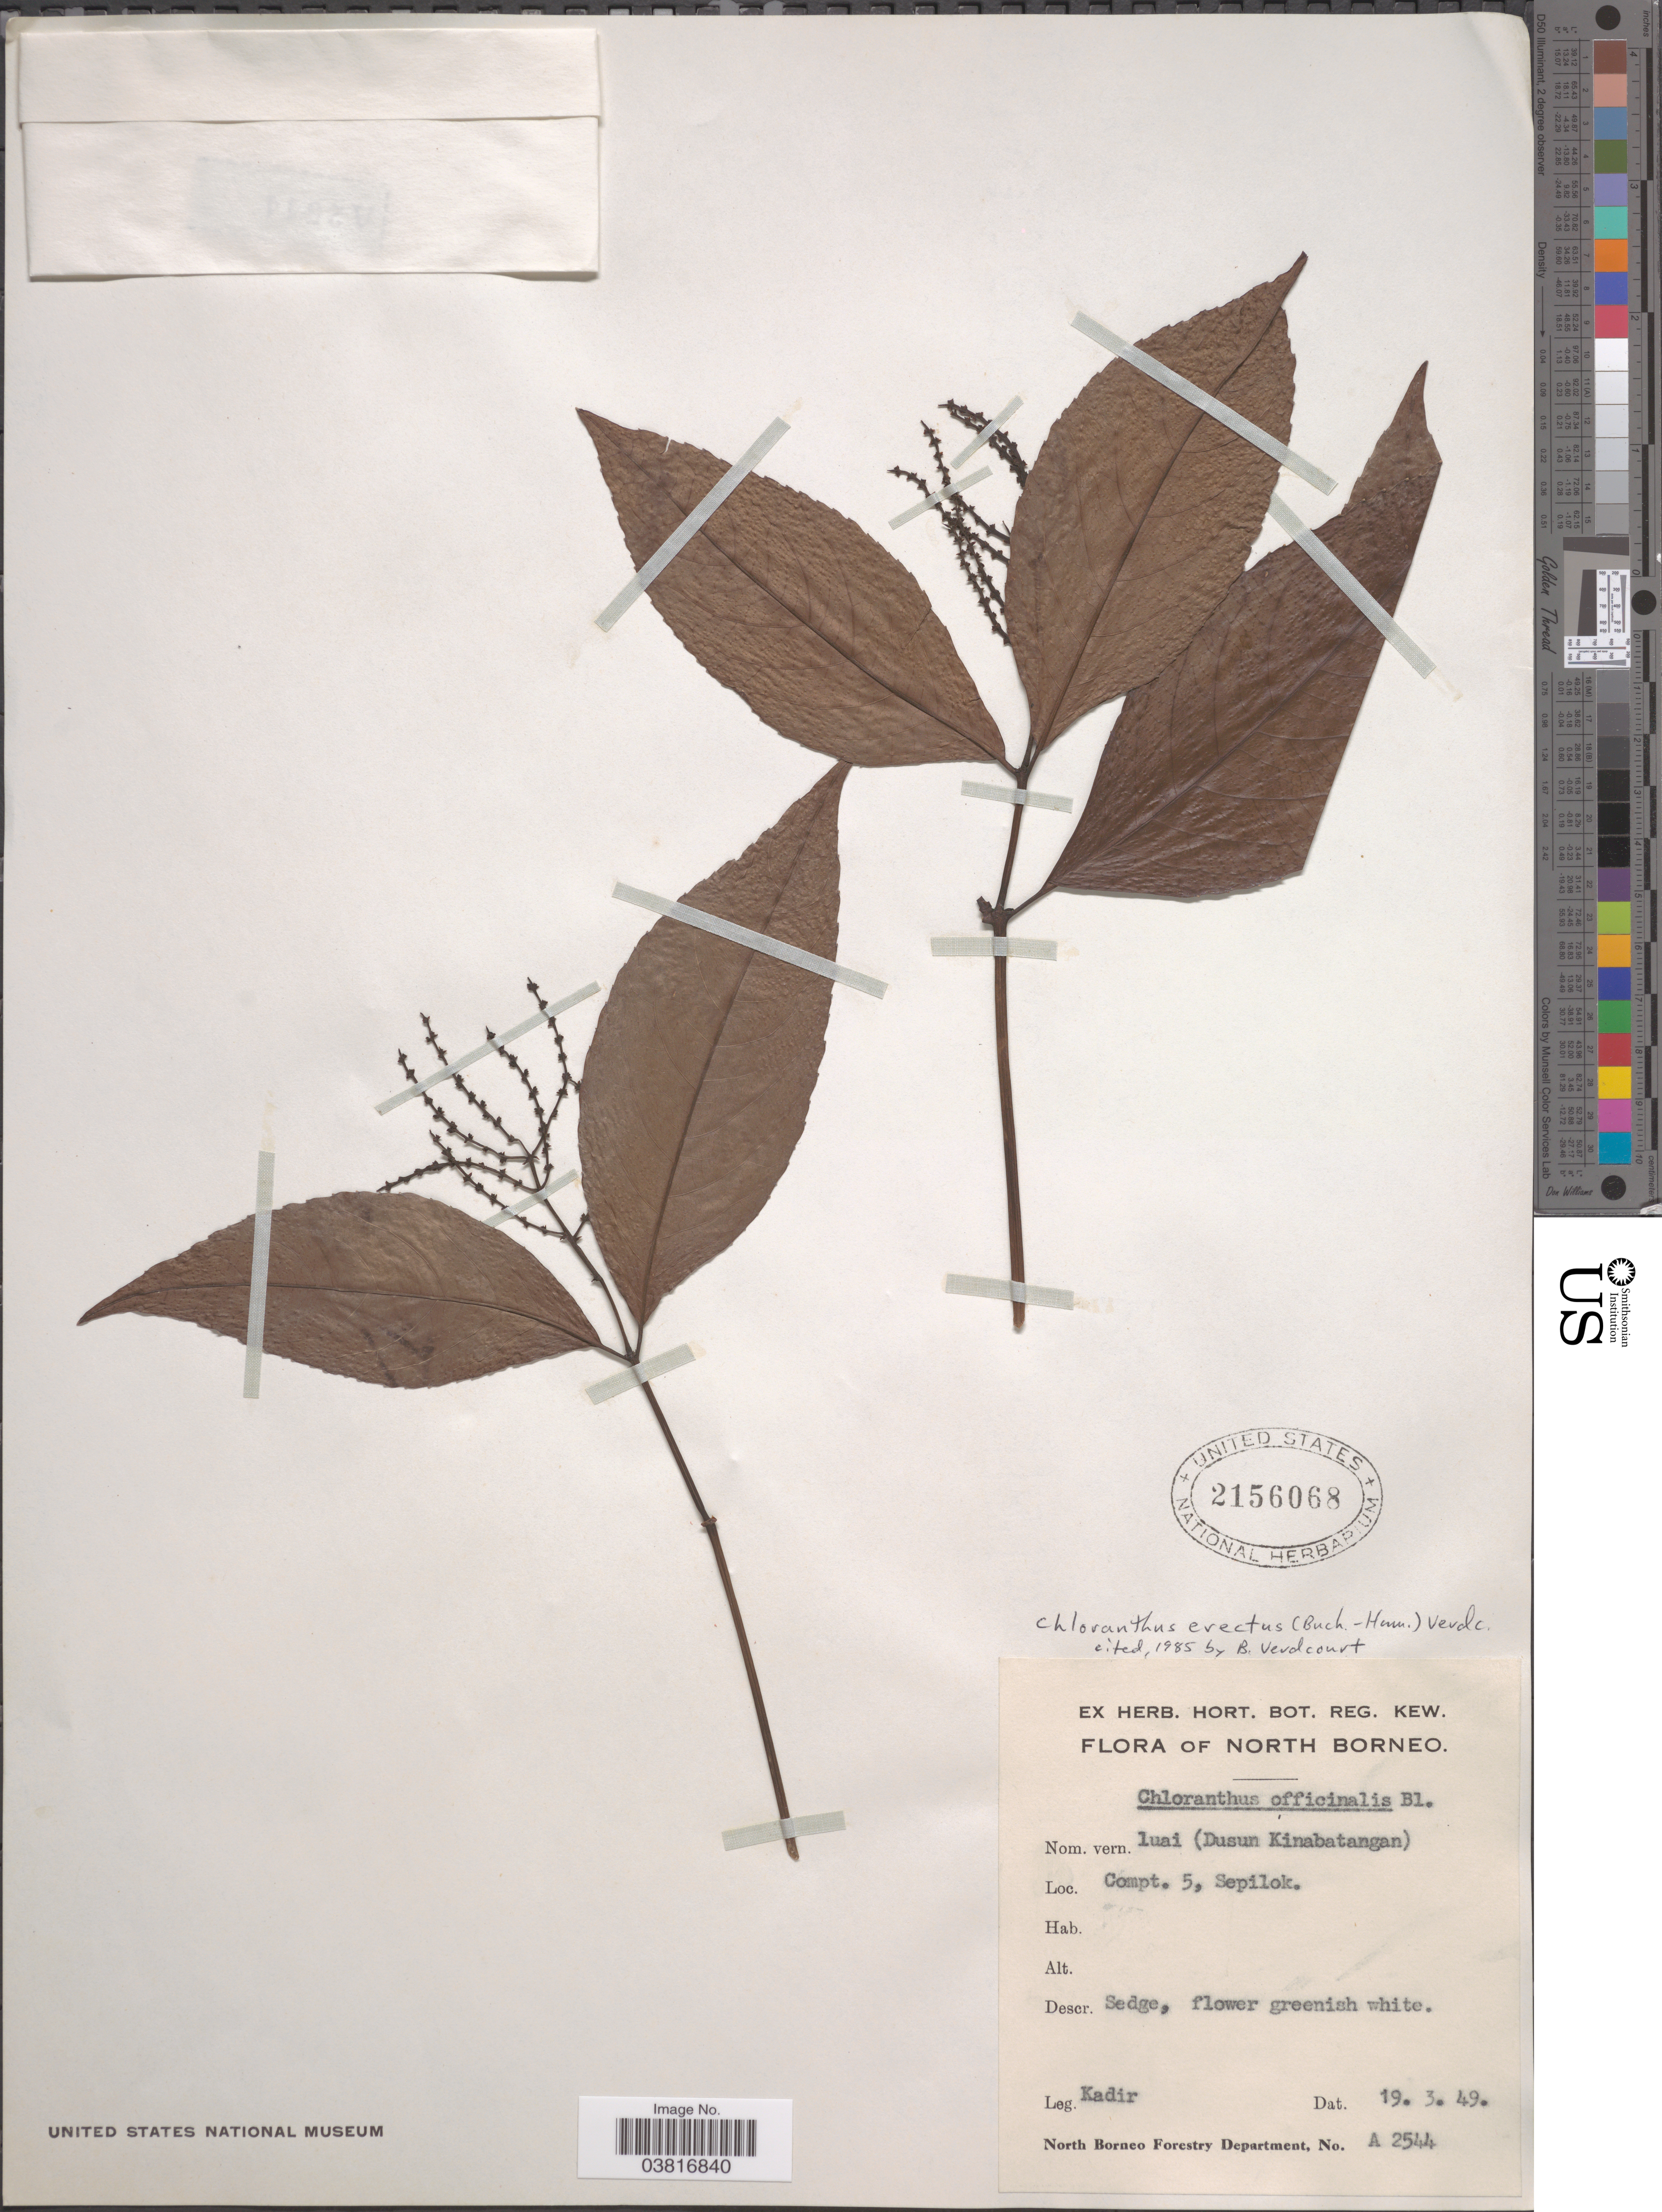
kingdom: Plantae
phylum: Tracheophyta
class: Magnoliopsida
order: Chloranthales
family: Chloranthaceae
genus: Chloranthus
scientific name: Chloranthus erectus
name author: (Buch.-Ham.) Verdc.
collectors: -. Kadir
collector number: A2544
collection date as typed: Transcribed d/m/y: 19/3/49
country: Malaysia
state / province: Sabah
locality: North Borneo. Compt. 5, Sepilok.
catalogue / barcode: US 2156068